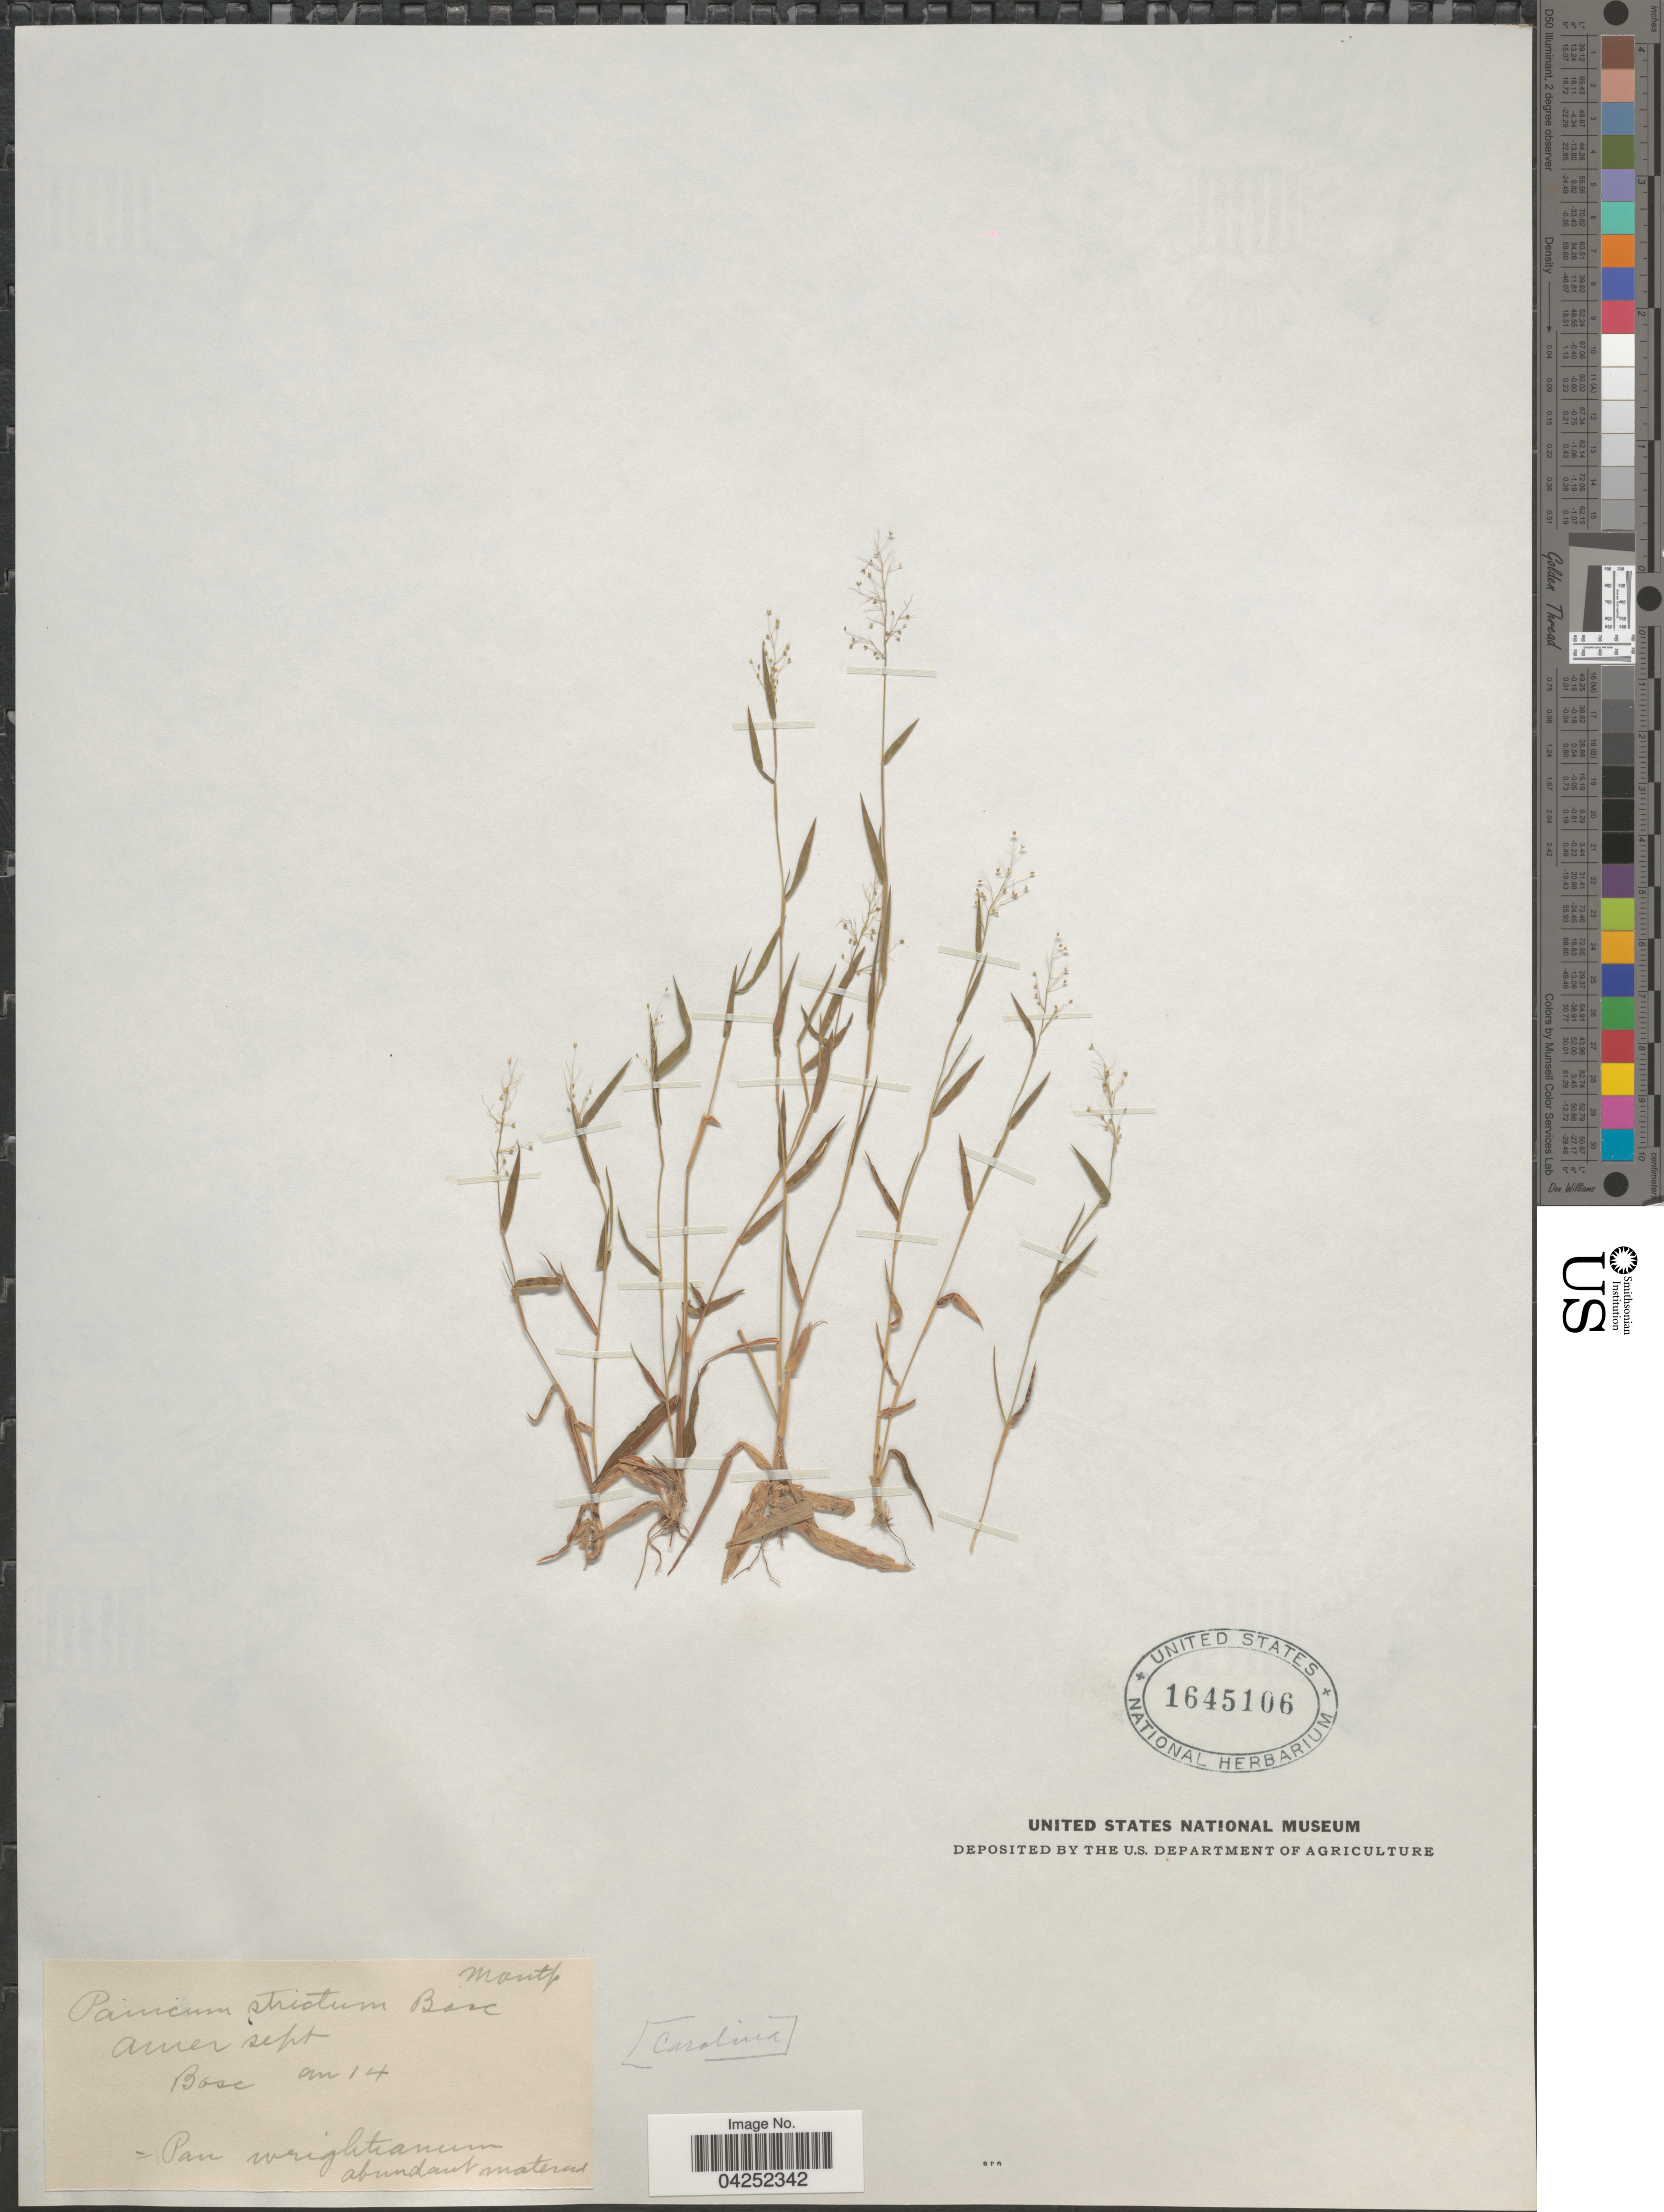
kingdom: Plantae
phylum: Tracheophyta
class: Liliopsida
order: Poales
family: Poaceae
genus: Dichanthelium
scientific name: Dichanthelium acuminatum var. longiligulatum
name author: (Nash) Gould & C.A. Clark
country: United States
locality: Amer. sept. Bose am 14. Carolina.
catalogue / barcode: US 1645106